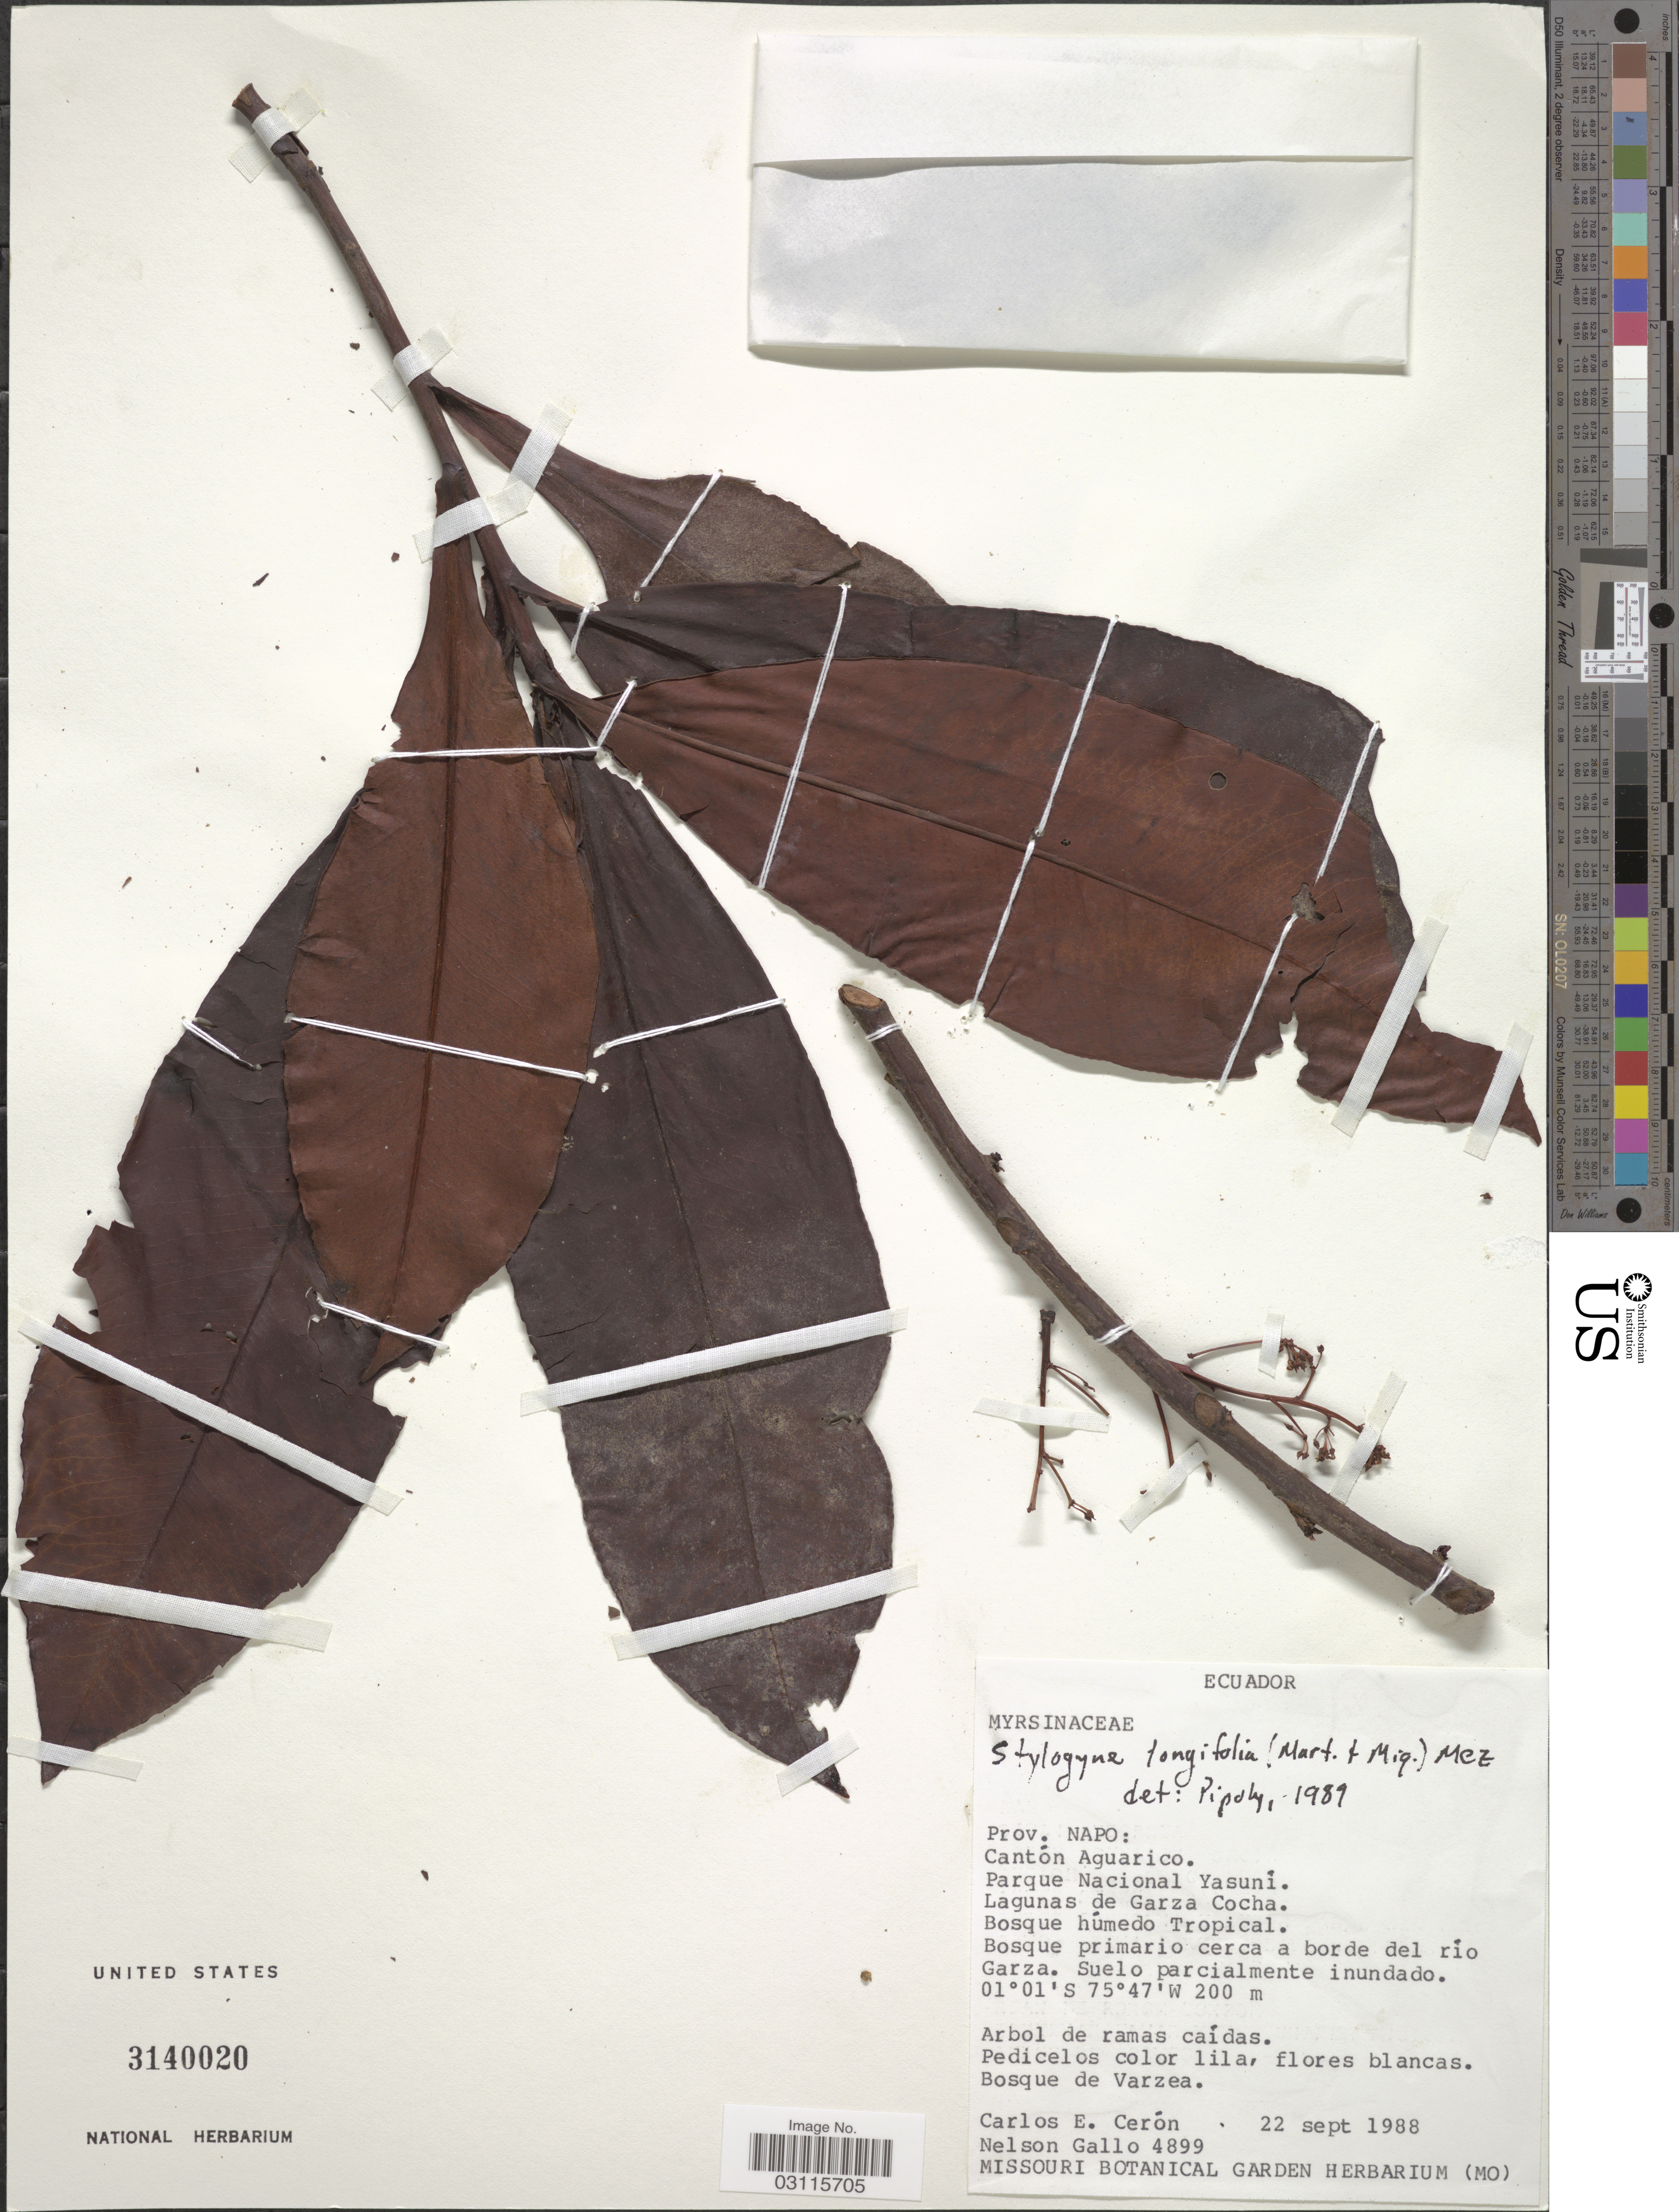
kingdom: Plantae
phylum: Tracheophyta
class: Magnoliopsida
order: Ericales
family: Primulaceae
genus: Stylogyne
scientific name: Stylogyne longifolia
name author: Mez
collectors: C. E. Cerón M. & N. Gallo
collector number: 4899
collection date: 1988-09-22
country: Ecuador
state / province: Napo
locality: Prov. Napo: Cantón Aguarico. Parque Nacional Yasuní. Lagunas de Garza Cocha.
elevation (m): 200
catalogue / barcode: US 3140020